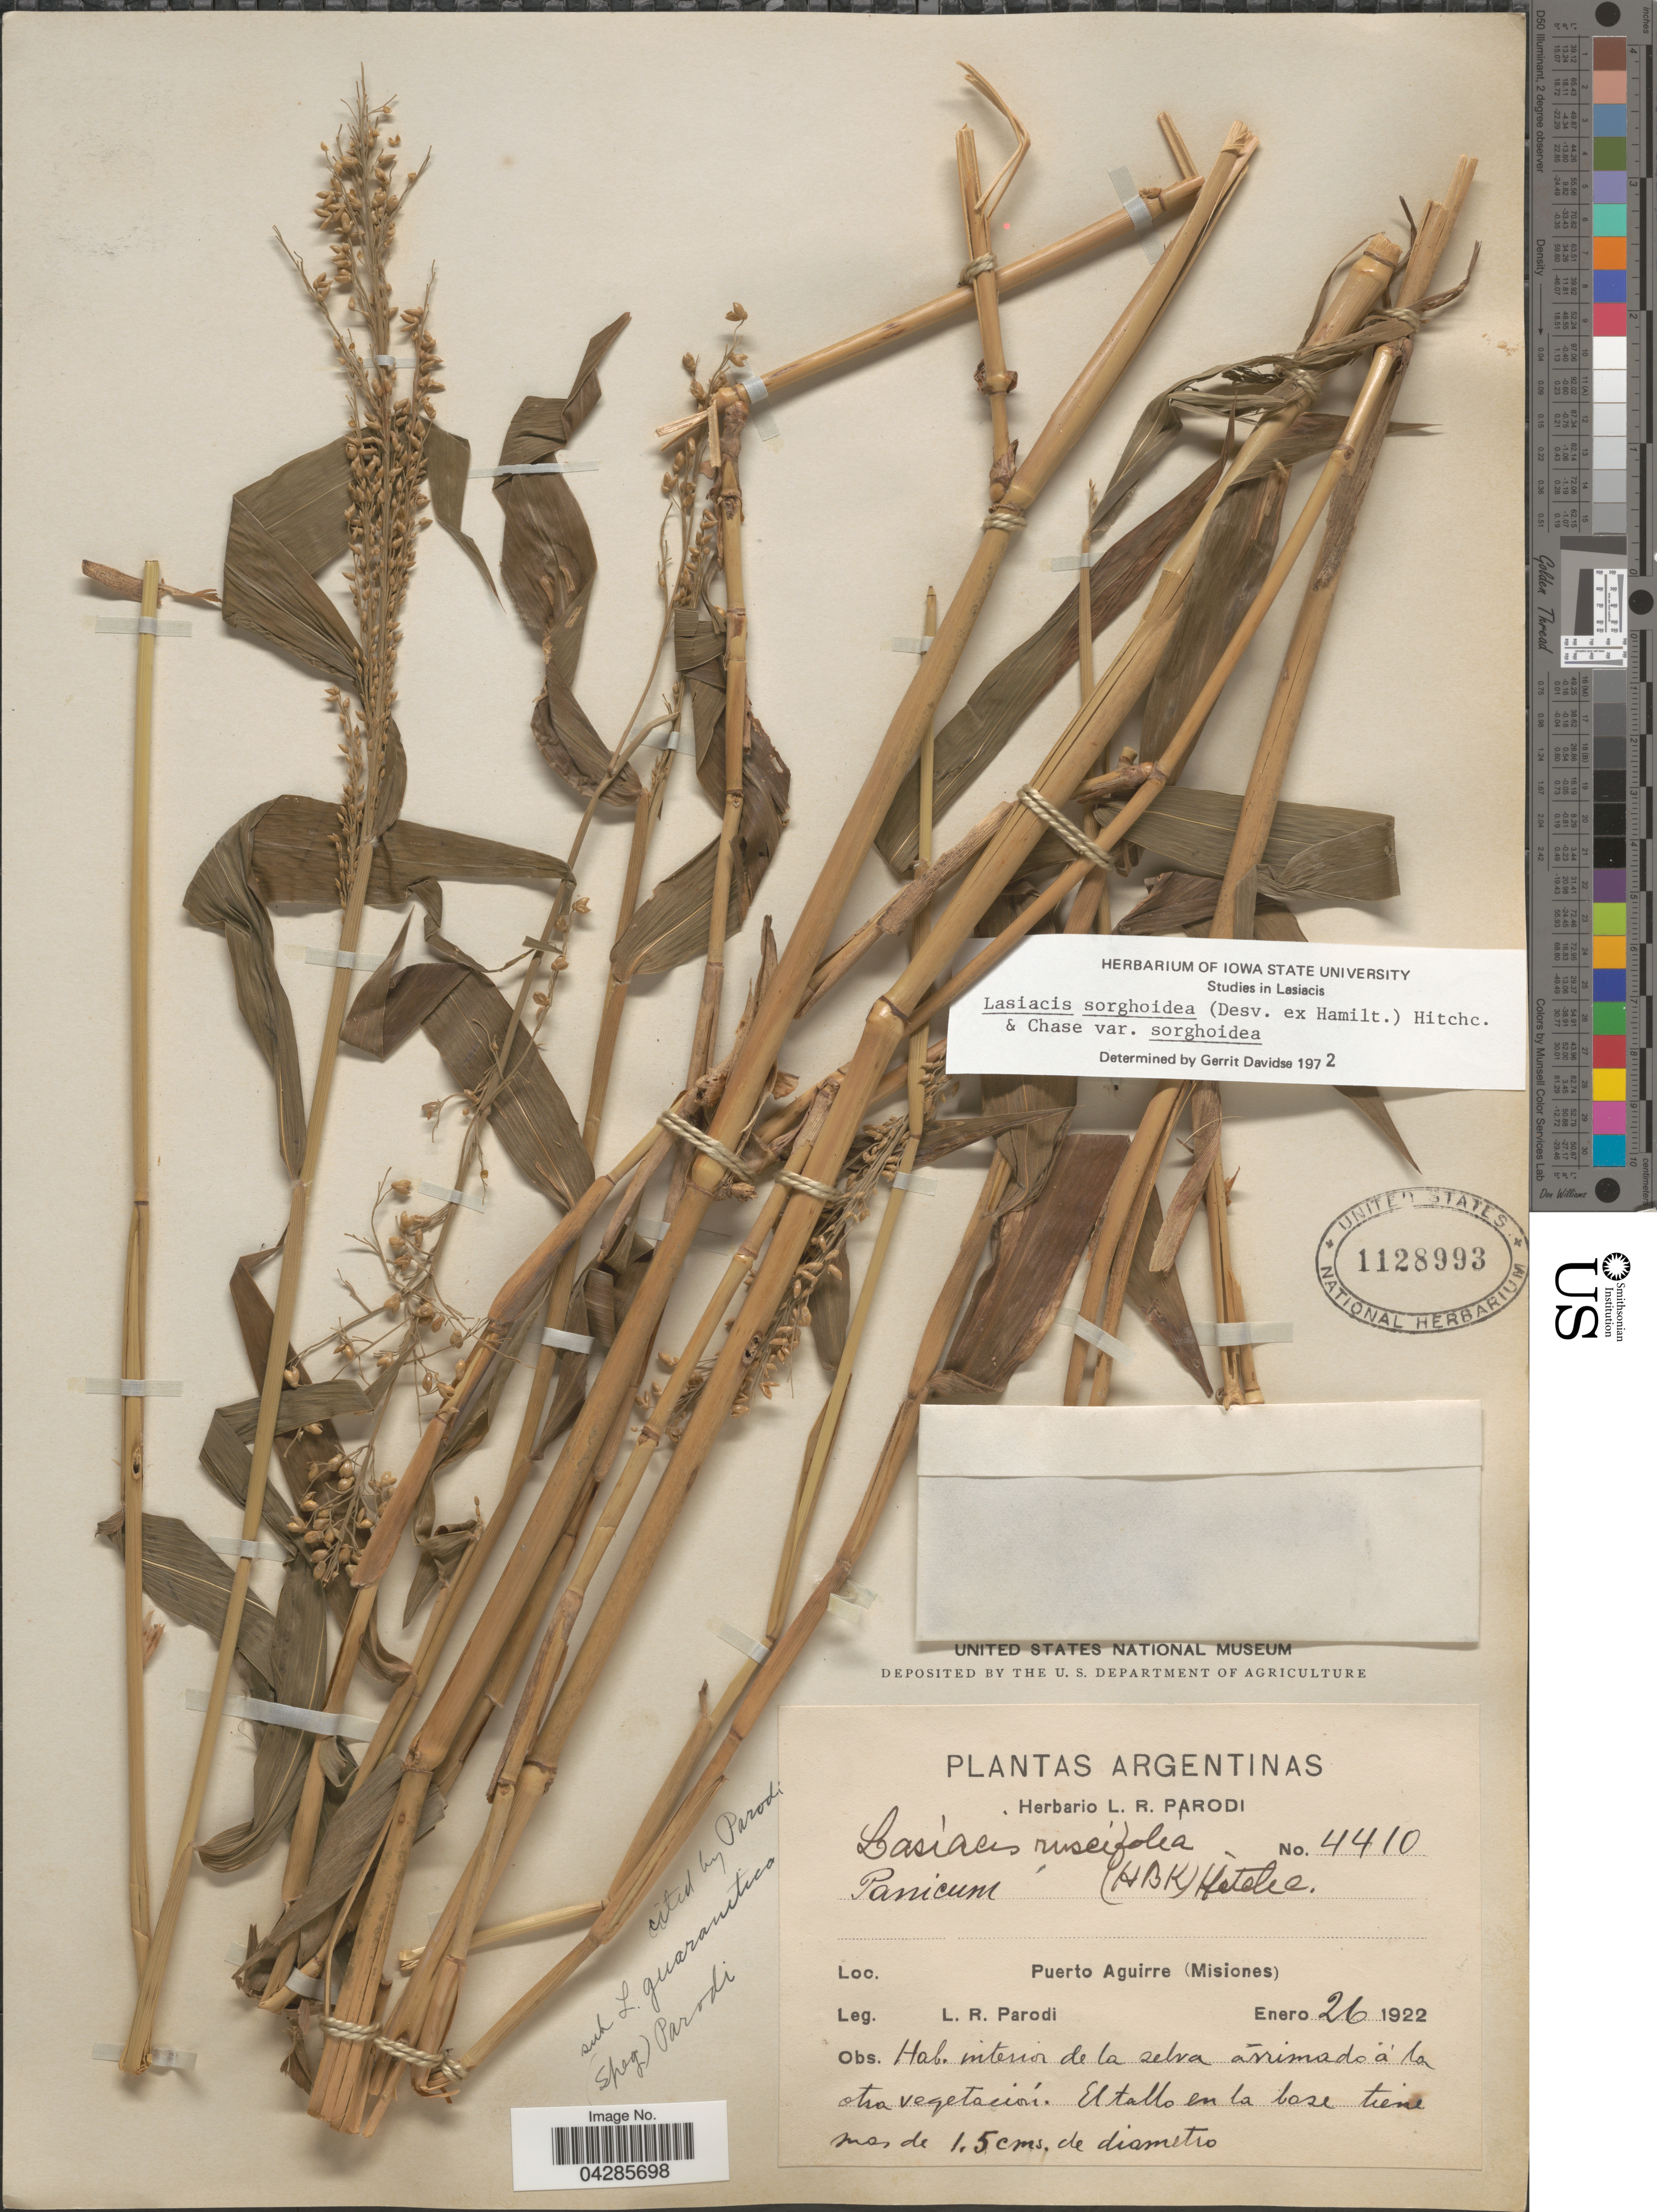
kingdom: Plantae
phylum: Tracheophyta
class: Liliopsida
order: Poales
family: Poaceae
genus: Lasiacis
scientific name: Lasiacis sorghoidea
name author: (Desv. ex Ham.) Hitchc. & Chase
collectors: L. R. Parodi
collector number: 4410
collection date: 1922-01-26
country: Argentina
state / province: Misiones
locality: Puerto Arguirre.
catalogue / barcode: US 1128993